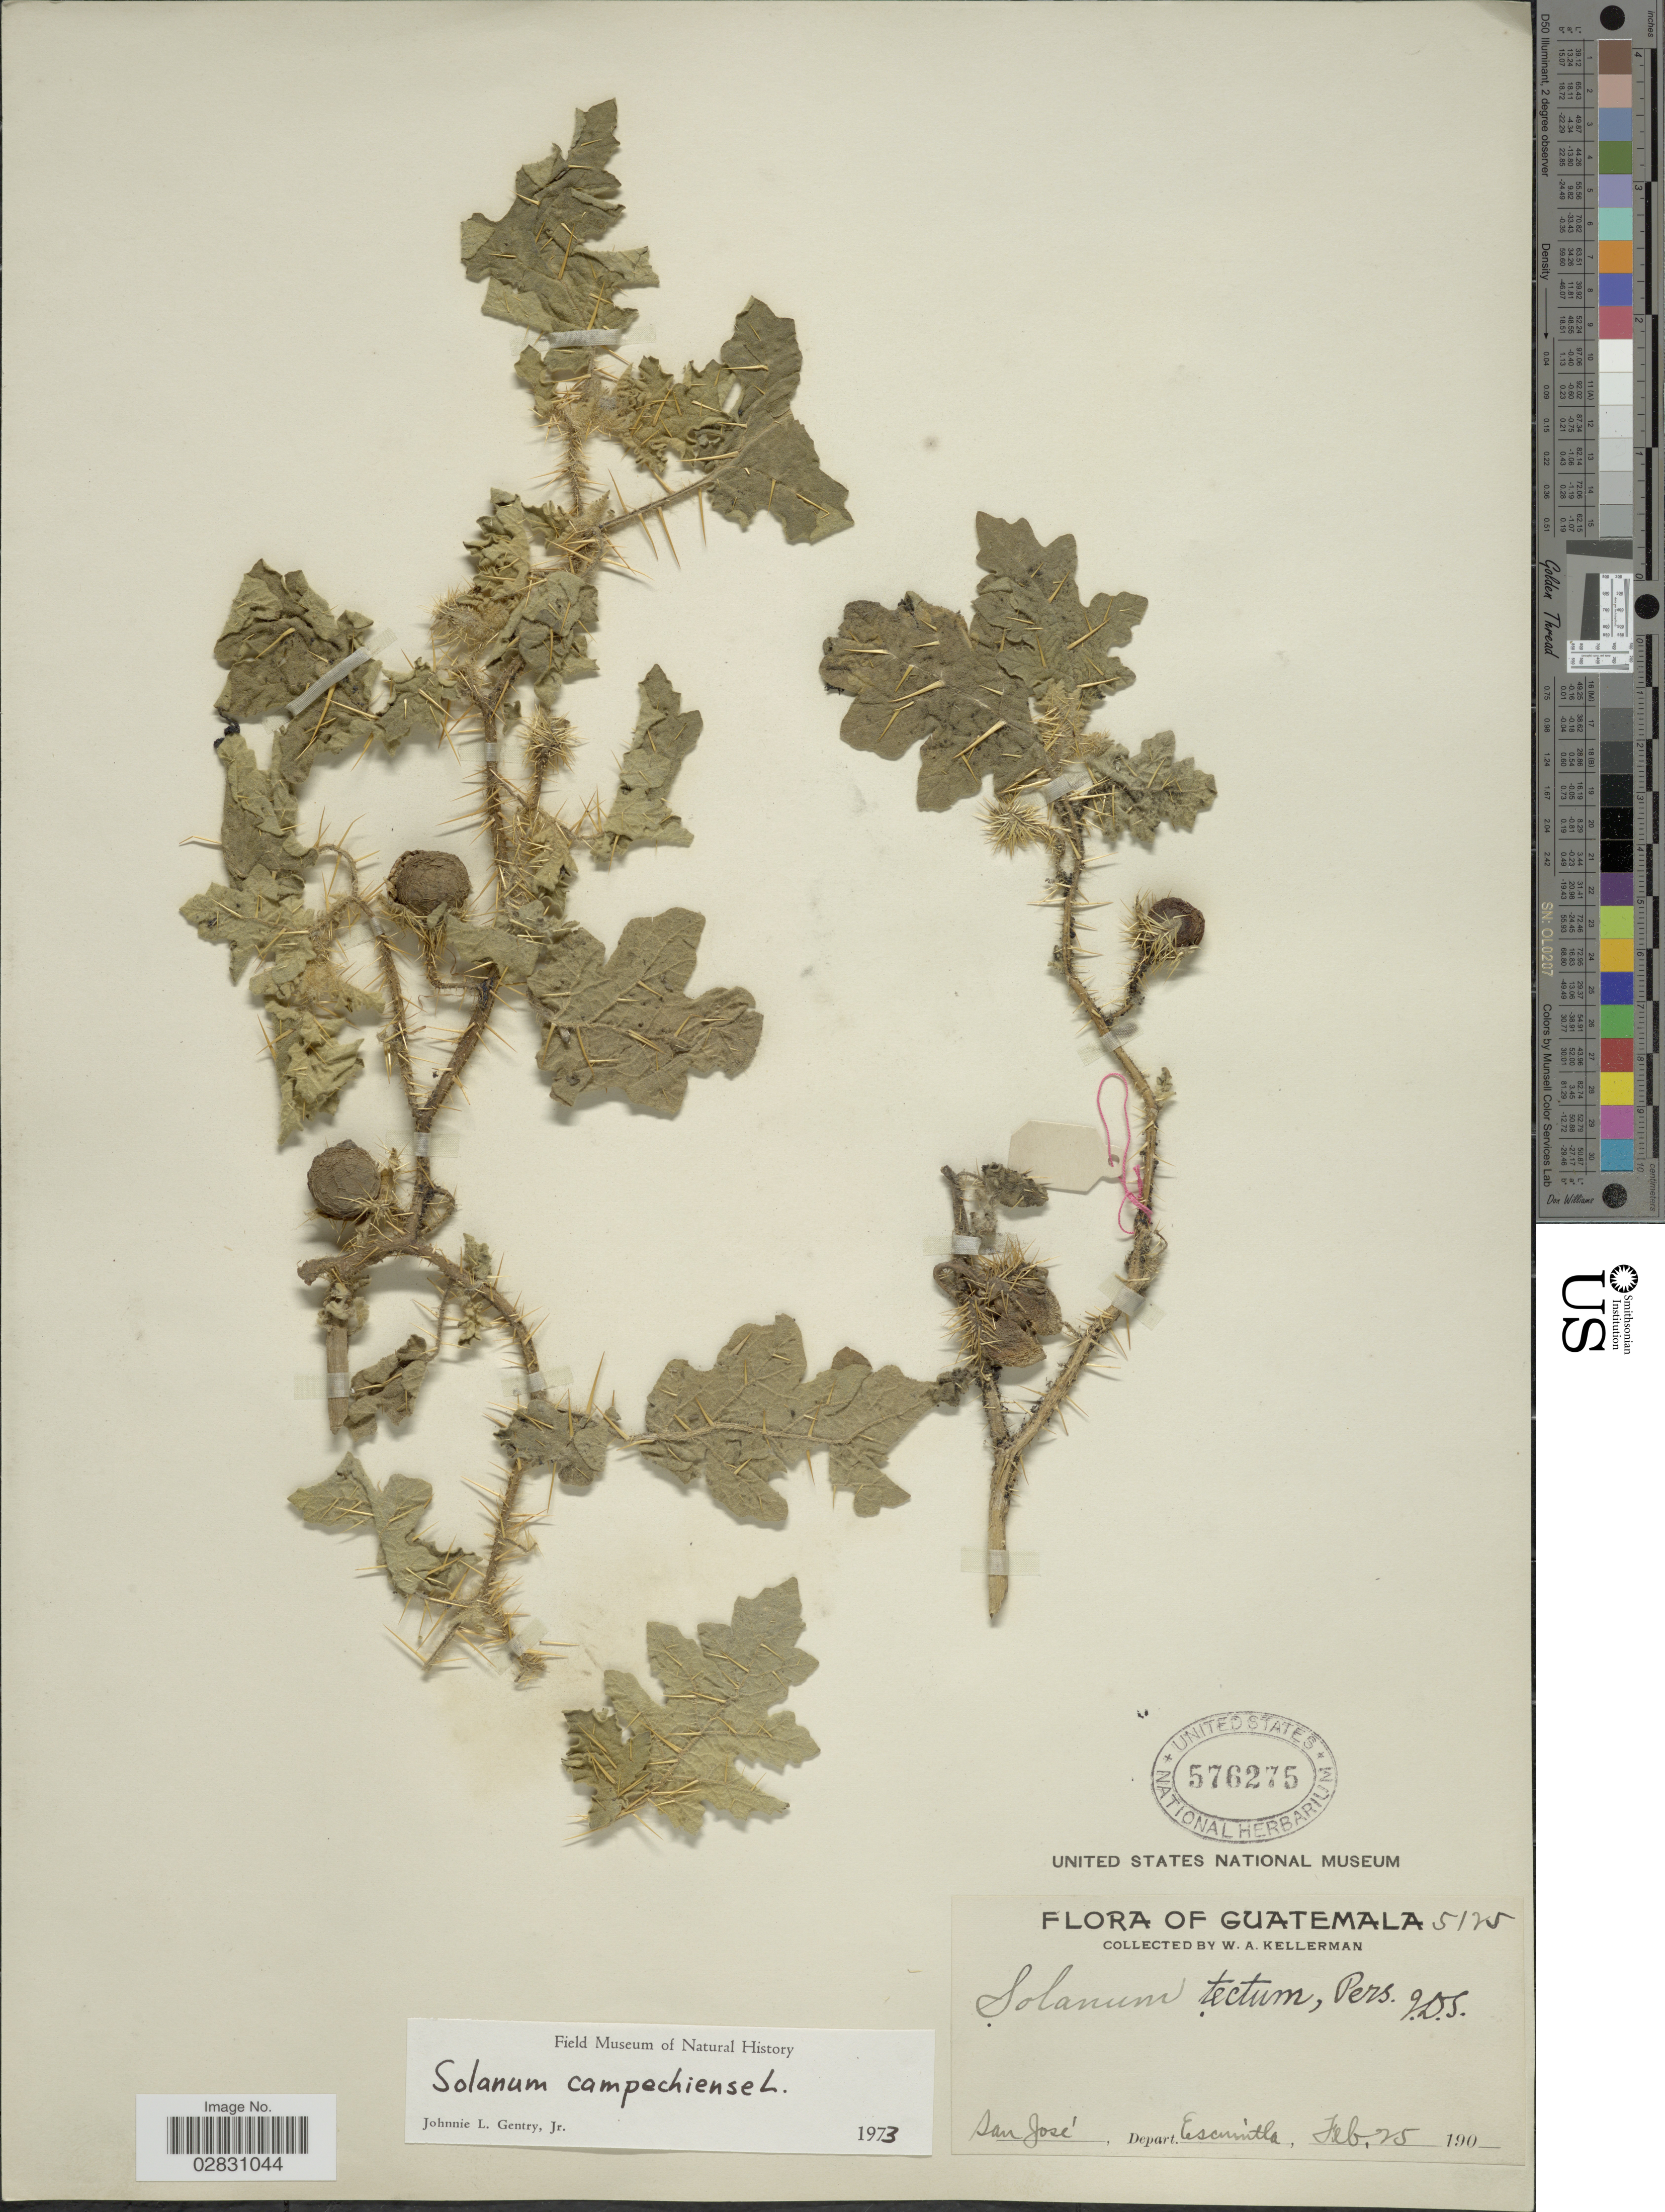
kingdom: Plantae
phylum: Tracheophyta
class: Magnoliopsida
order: Solanales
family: Solanaceae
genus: Solanum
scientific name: Solanum campechiense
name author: L.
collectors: W. Kellerman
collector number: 5125*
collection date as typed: Feb. 25 190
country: Guatemala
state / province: Escuintla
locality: San José, Depart. Escuintla.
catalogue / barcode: US 576275